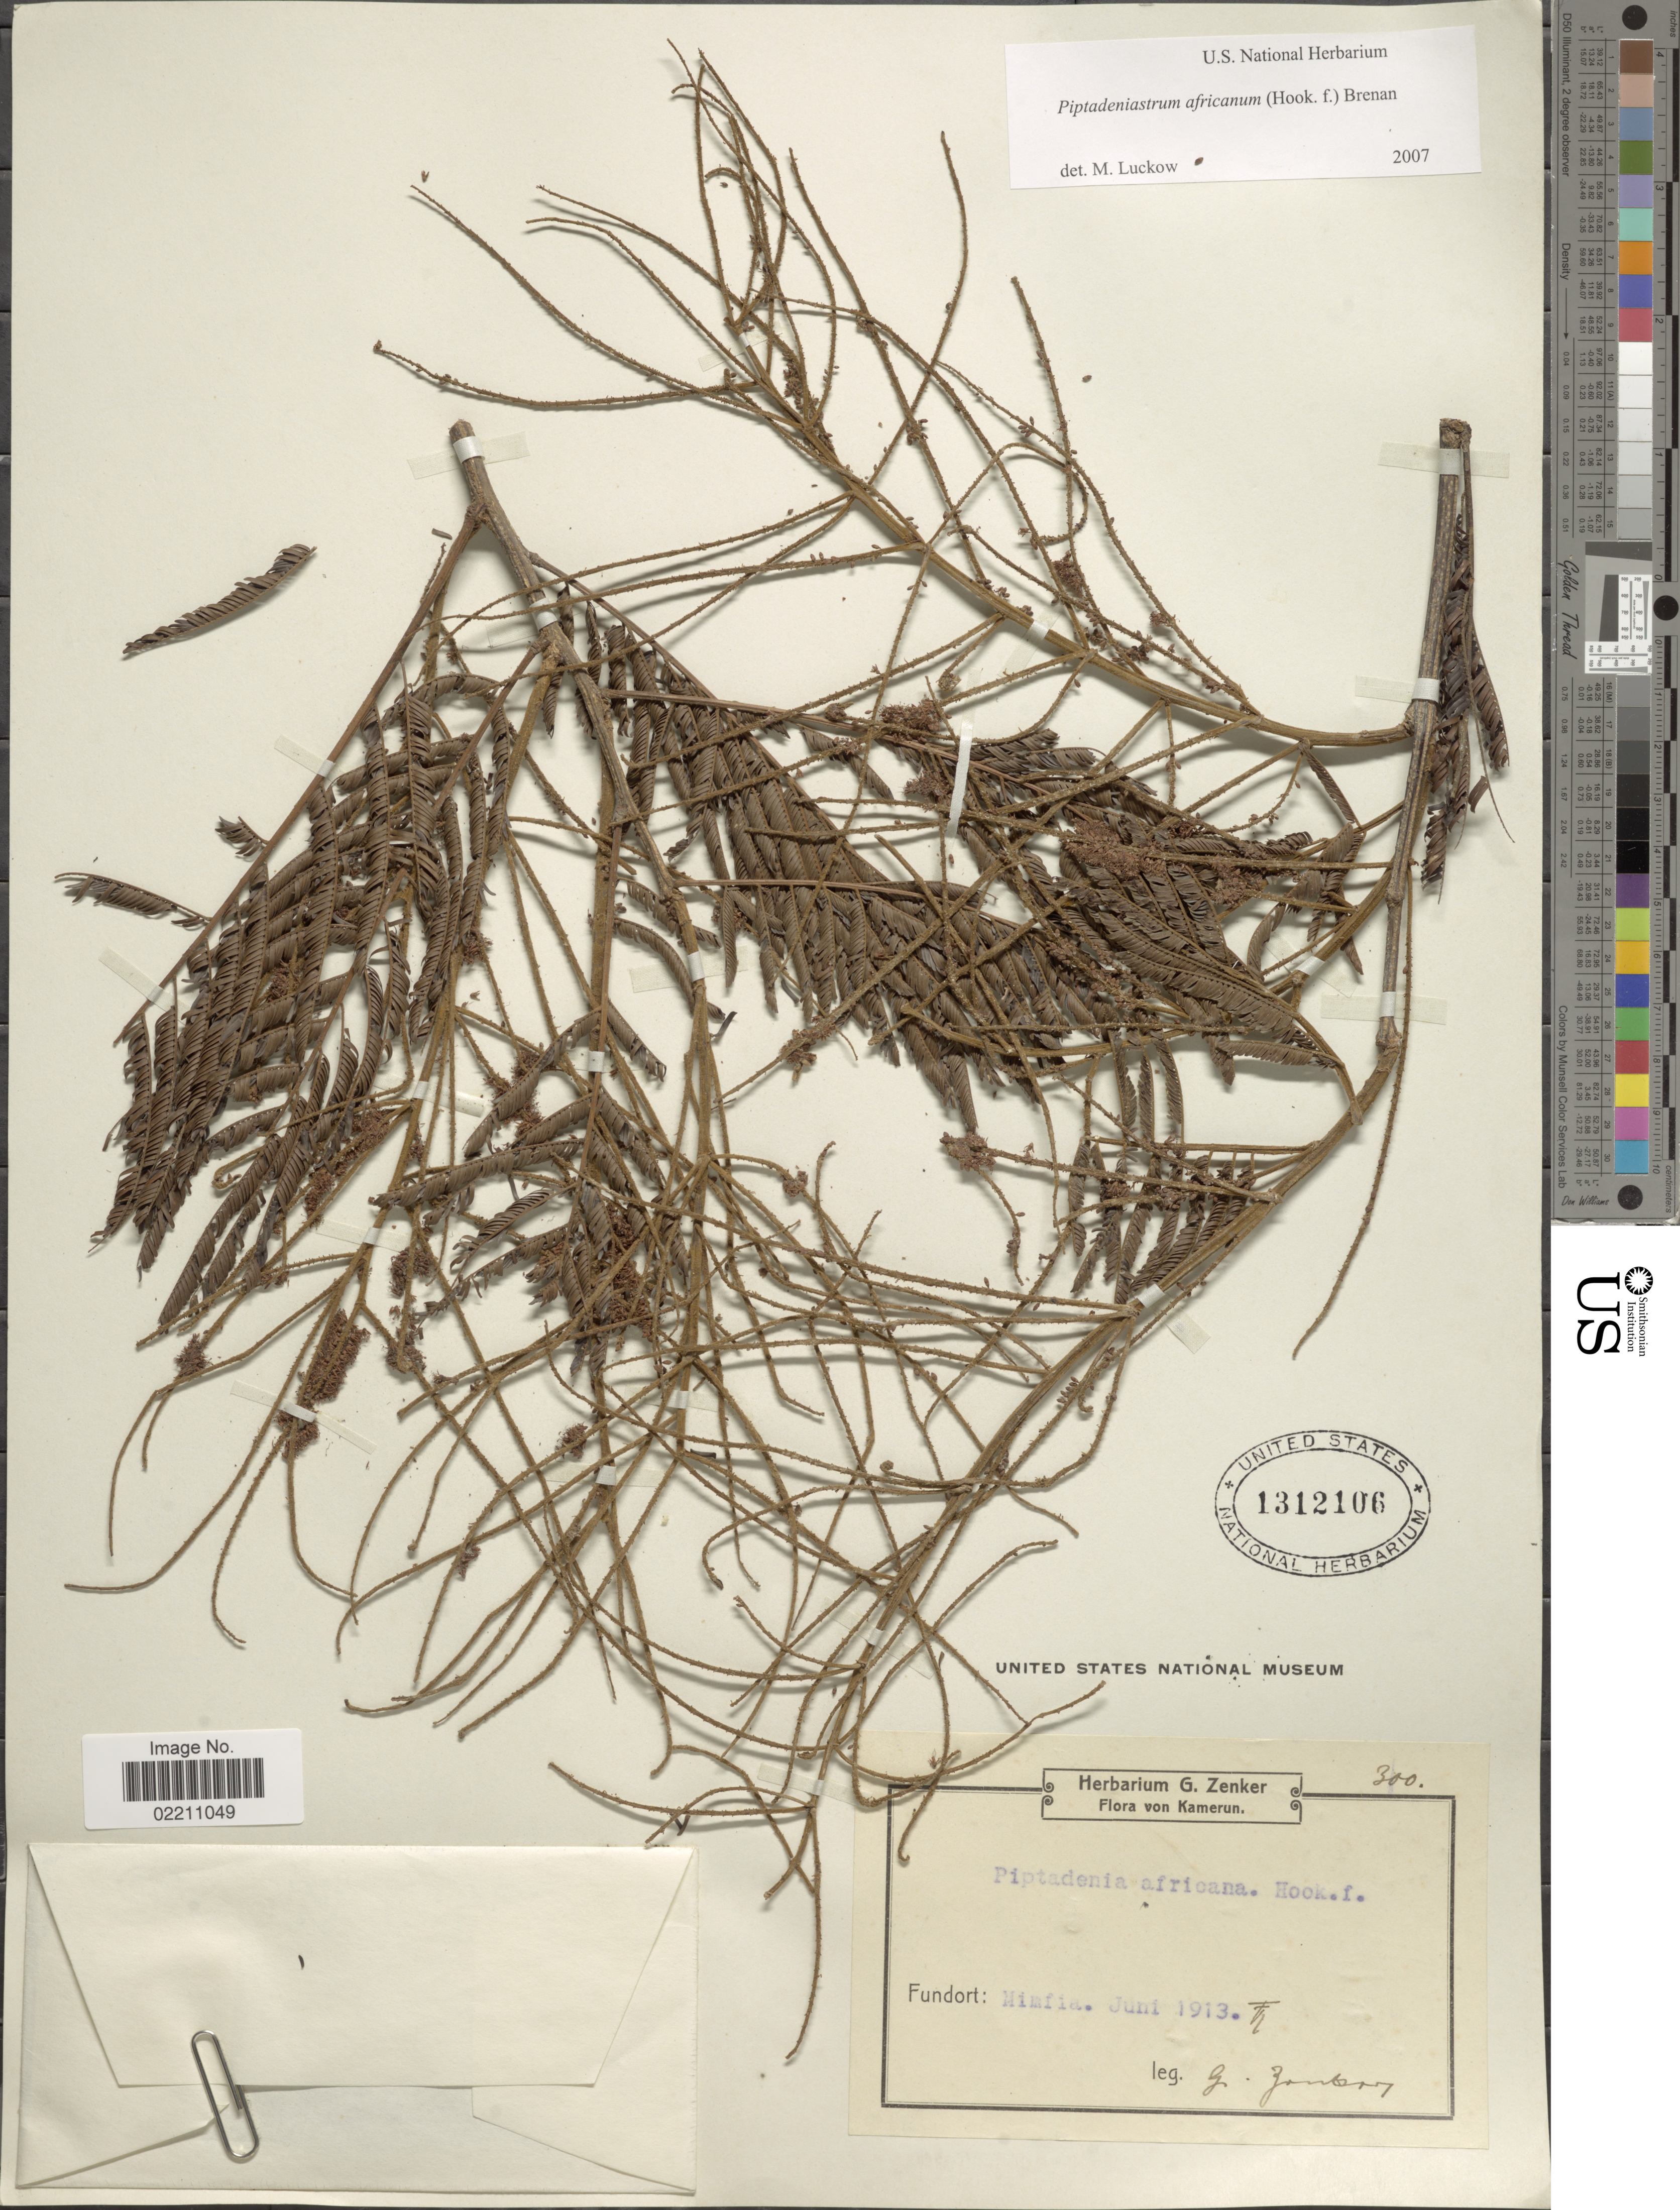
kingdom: Plantae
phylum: Tracheophyta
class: Magnoliopsida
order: Fabales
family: Fabaceae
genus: Piptadeniastrum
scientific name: Piptadeniastrum africanum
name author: (Hook. f.) Brenan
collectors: G. A. Zenker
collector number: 300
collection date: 1913-06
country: Cameroon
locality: Mimfia.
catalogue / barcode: US 1312106